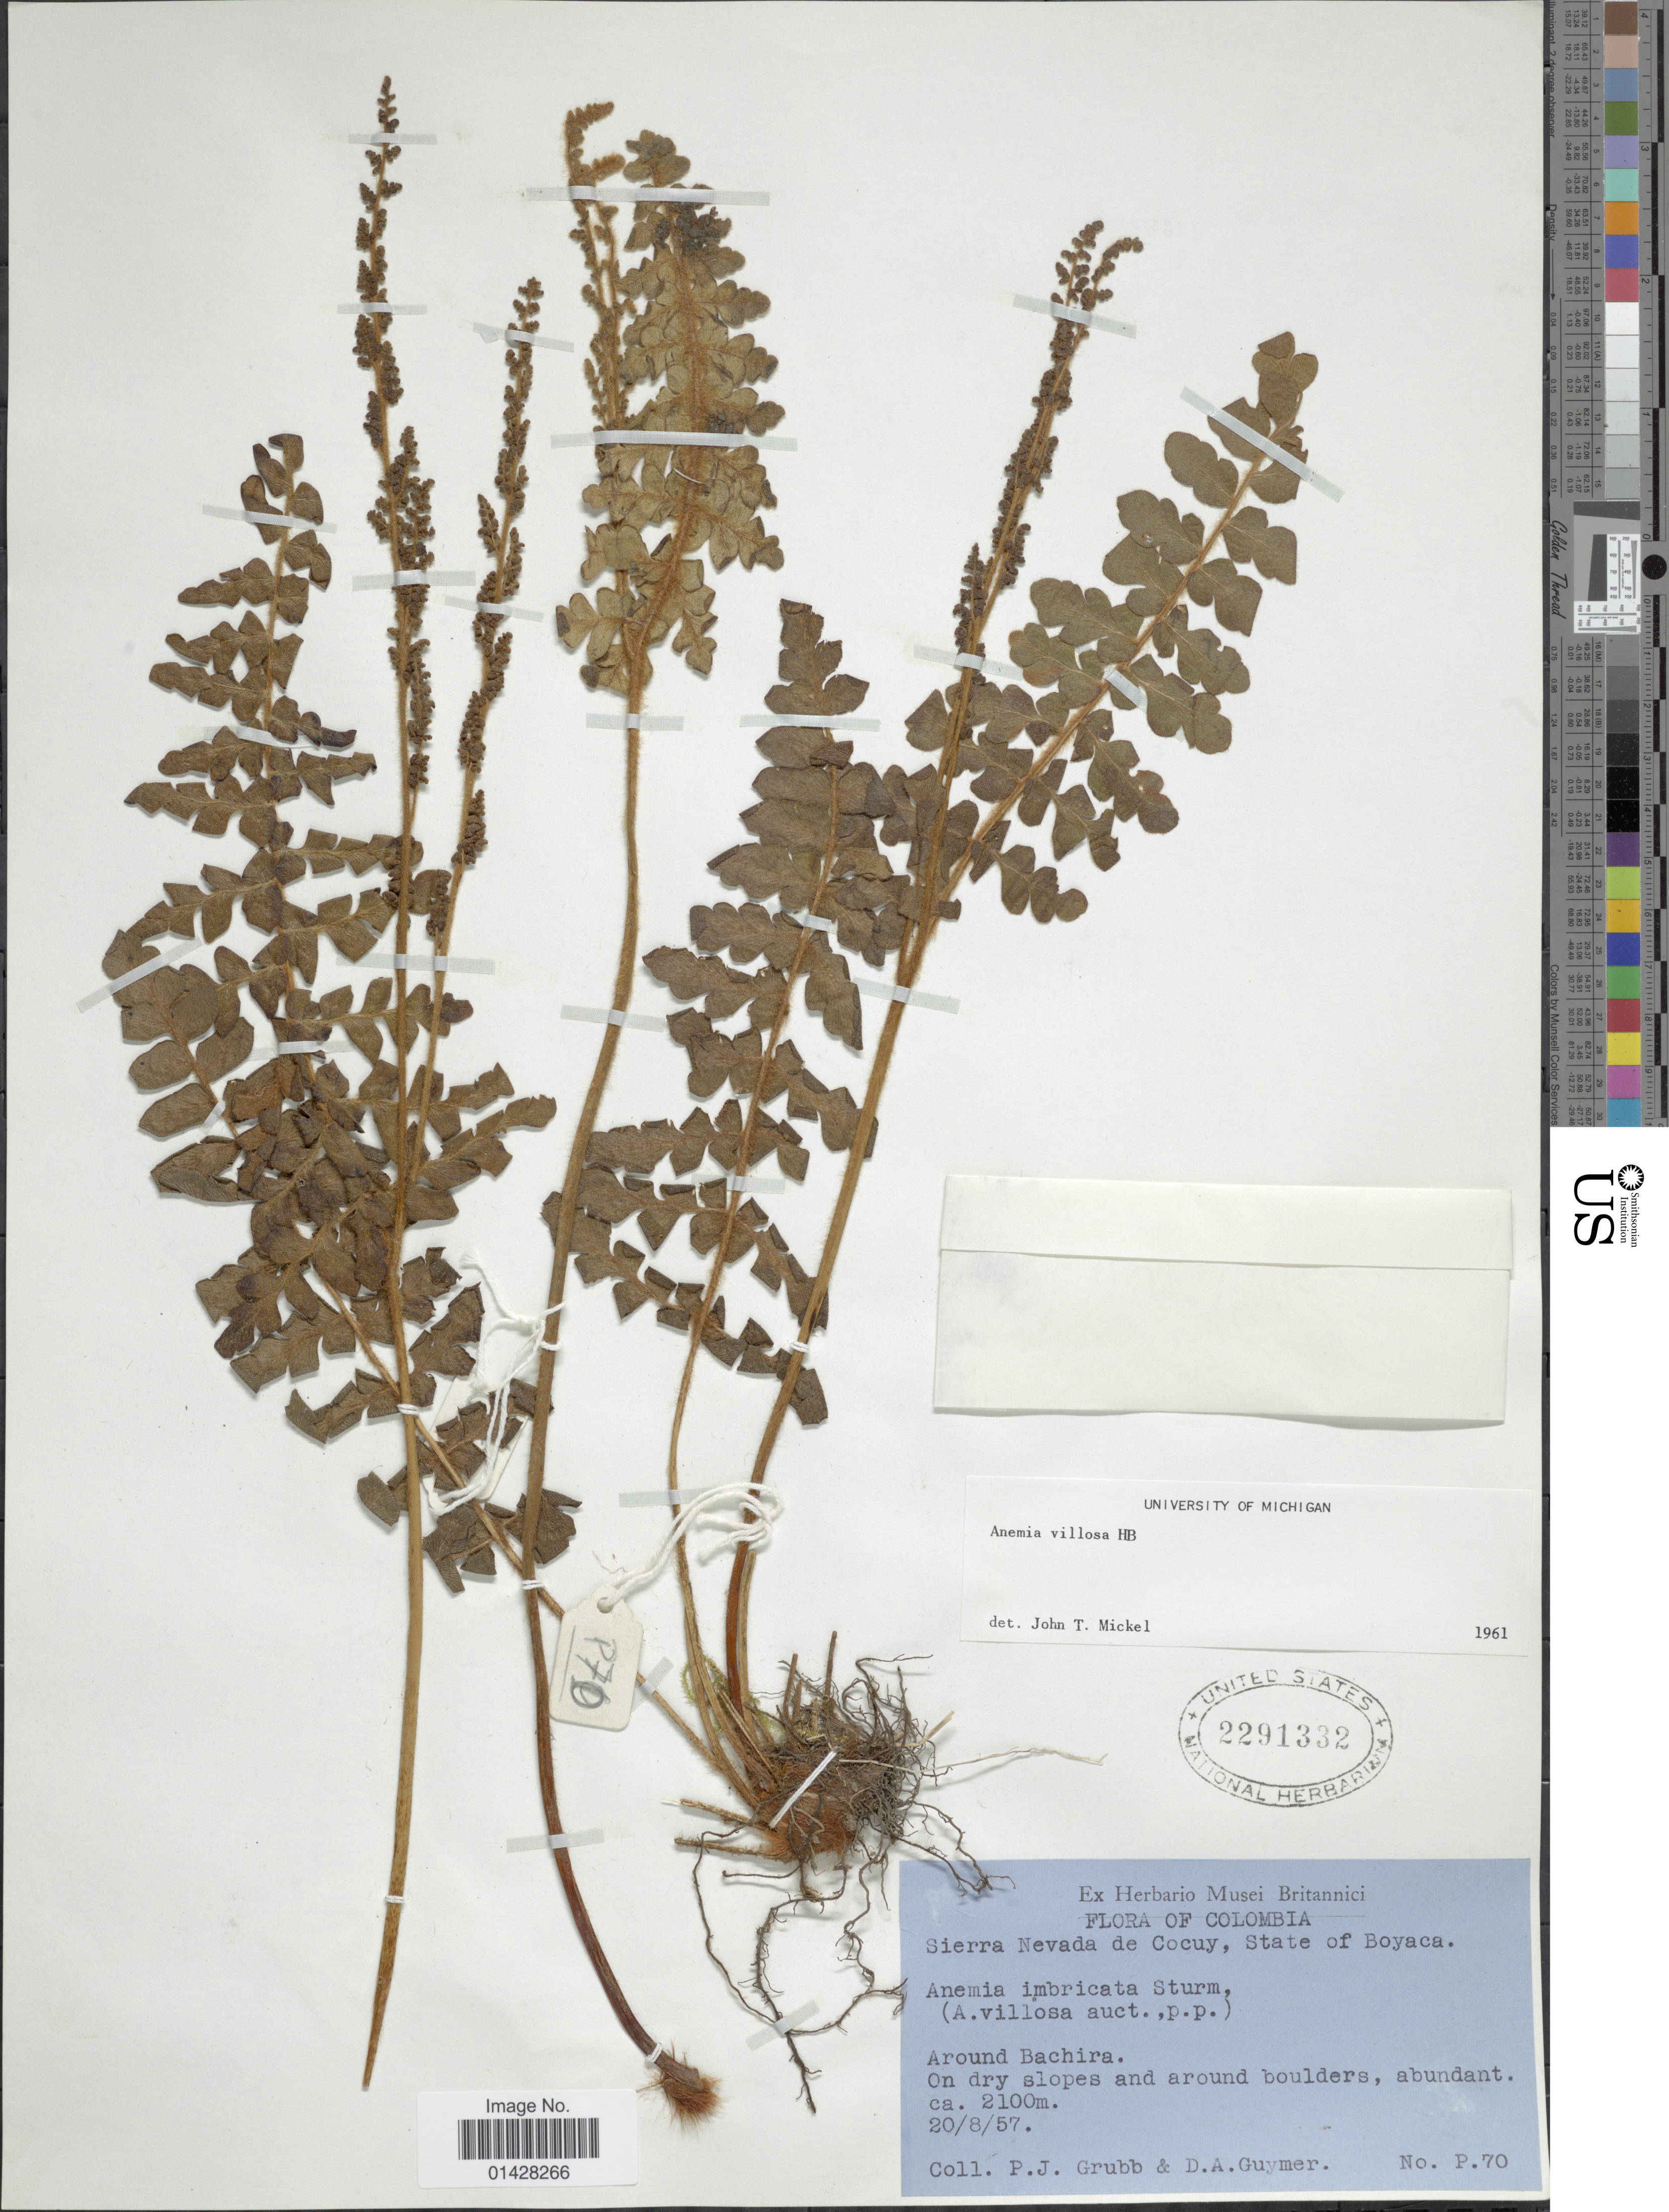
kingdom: Plantae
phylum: Tracheophyta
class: Polypodiopsida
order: Schizaeales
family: Anemiaceae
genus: Anemia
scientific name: Anemia villosa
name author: Humb. & Bonpl. ex Willd.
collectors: P. J. Grubb & D. Guymer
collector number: P70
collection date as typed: Transcribed d/m/y: 20/8/57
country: Colombia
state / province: Boyacá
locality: Sierra Nevada de Cocuy, State of Boyaca. Around Bachira.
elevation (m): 2100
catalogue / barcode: US 2291332